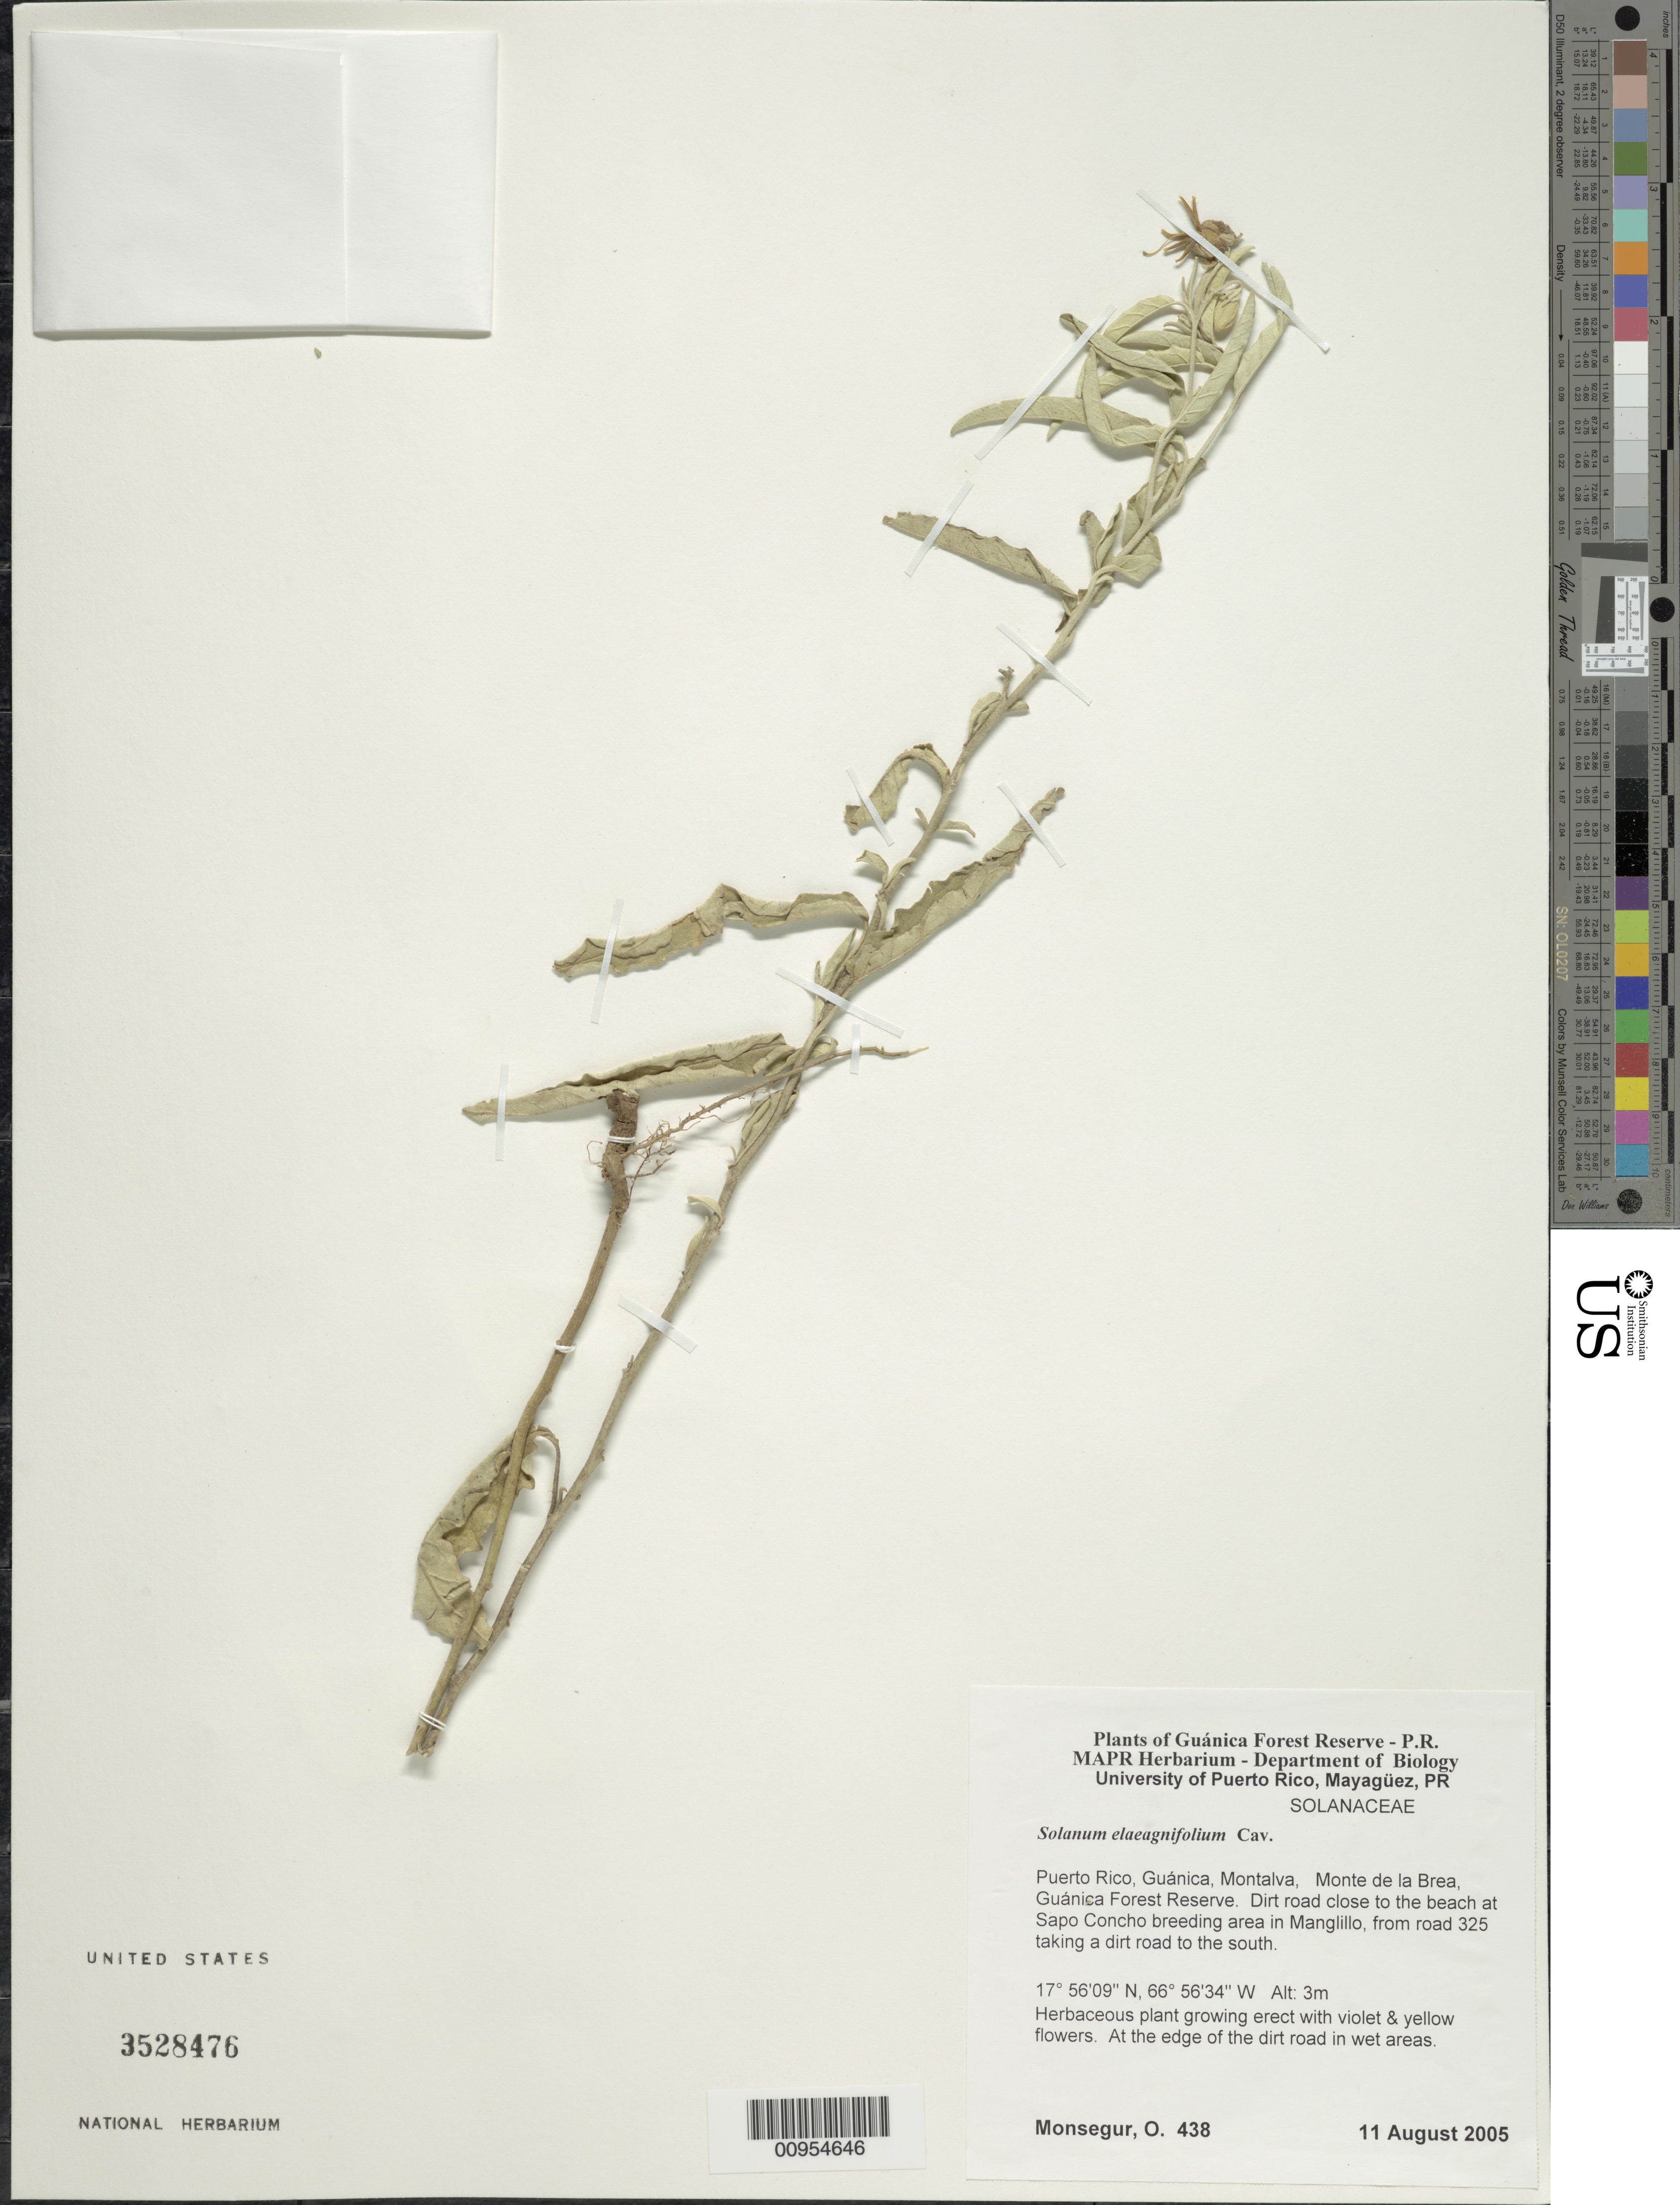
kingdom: Plantae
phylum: Tracheophyta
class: Magnoliopsida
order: Solanales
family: Solanaceae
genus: Solanum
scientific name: Solanum elaeagnifolium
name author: Cav.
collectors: O. Monsegur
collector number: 438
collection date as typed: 11 Aug 2005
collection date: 2005-08-11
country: Puerto Rico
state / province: Guánica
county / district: Montalva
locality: Guánica Forest Reserve. Monte de la Brea, dirt road close to the beach at Sapo Concho breeding area in Manglillo, from road 325 taking a dirt road to the south.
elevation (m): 3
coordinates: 17.56085, 66.56336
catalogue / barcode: US 3528476